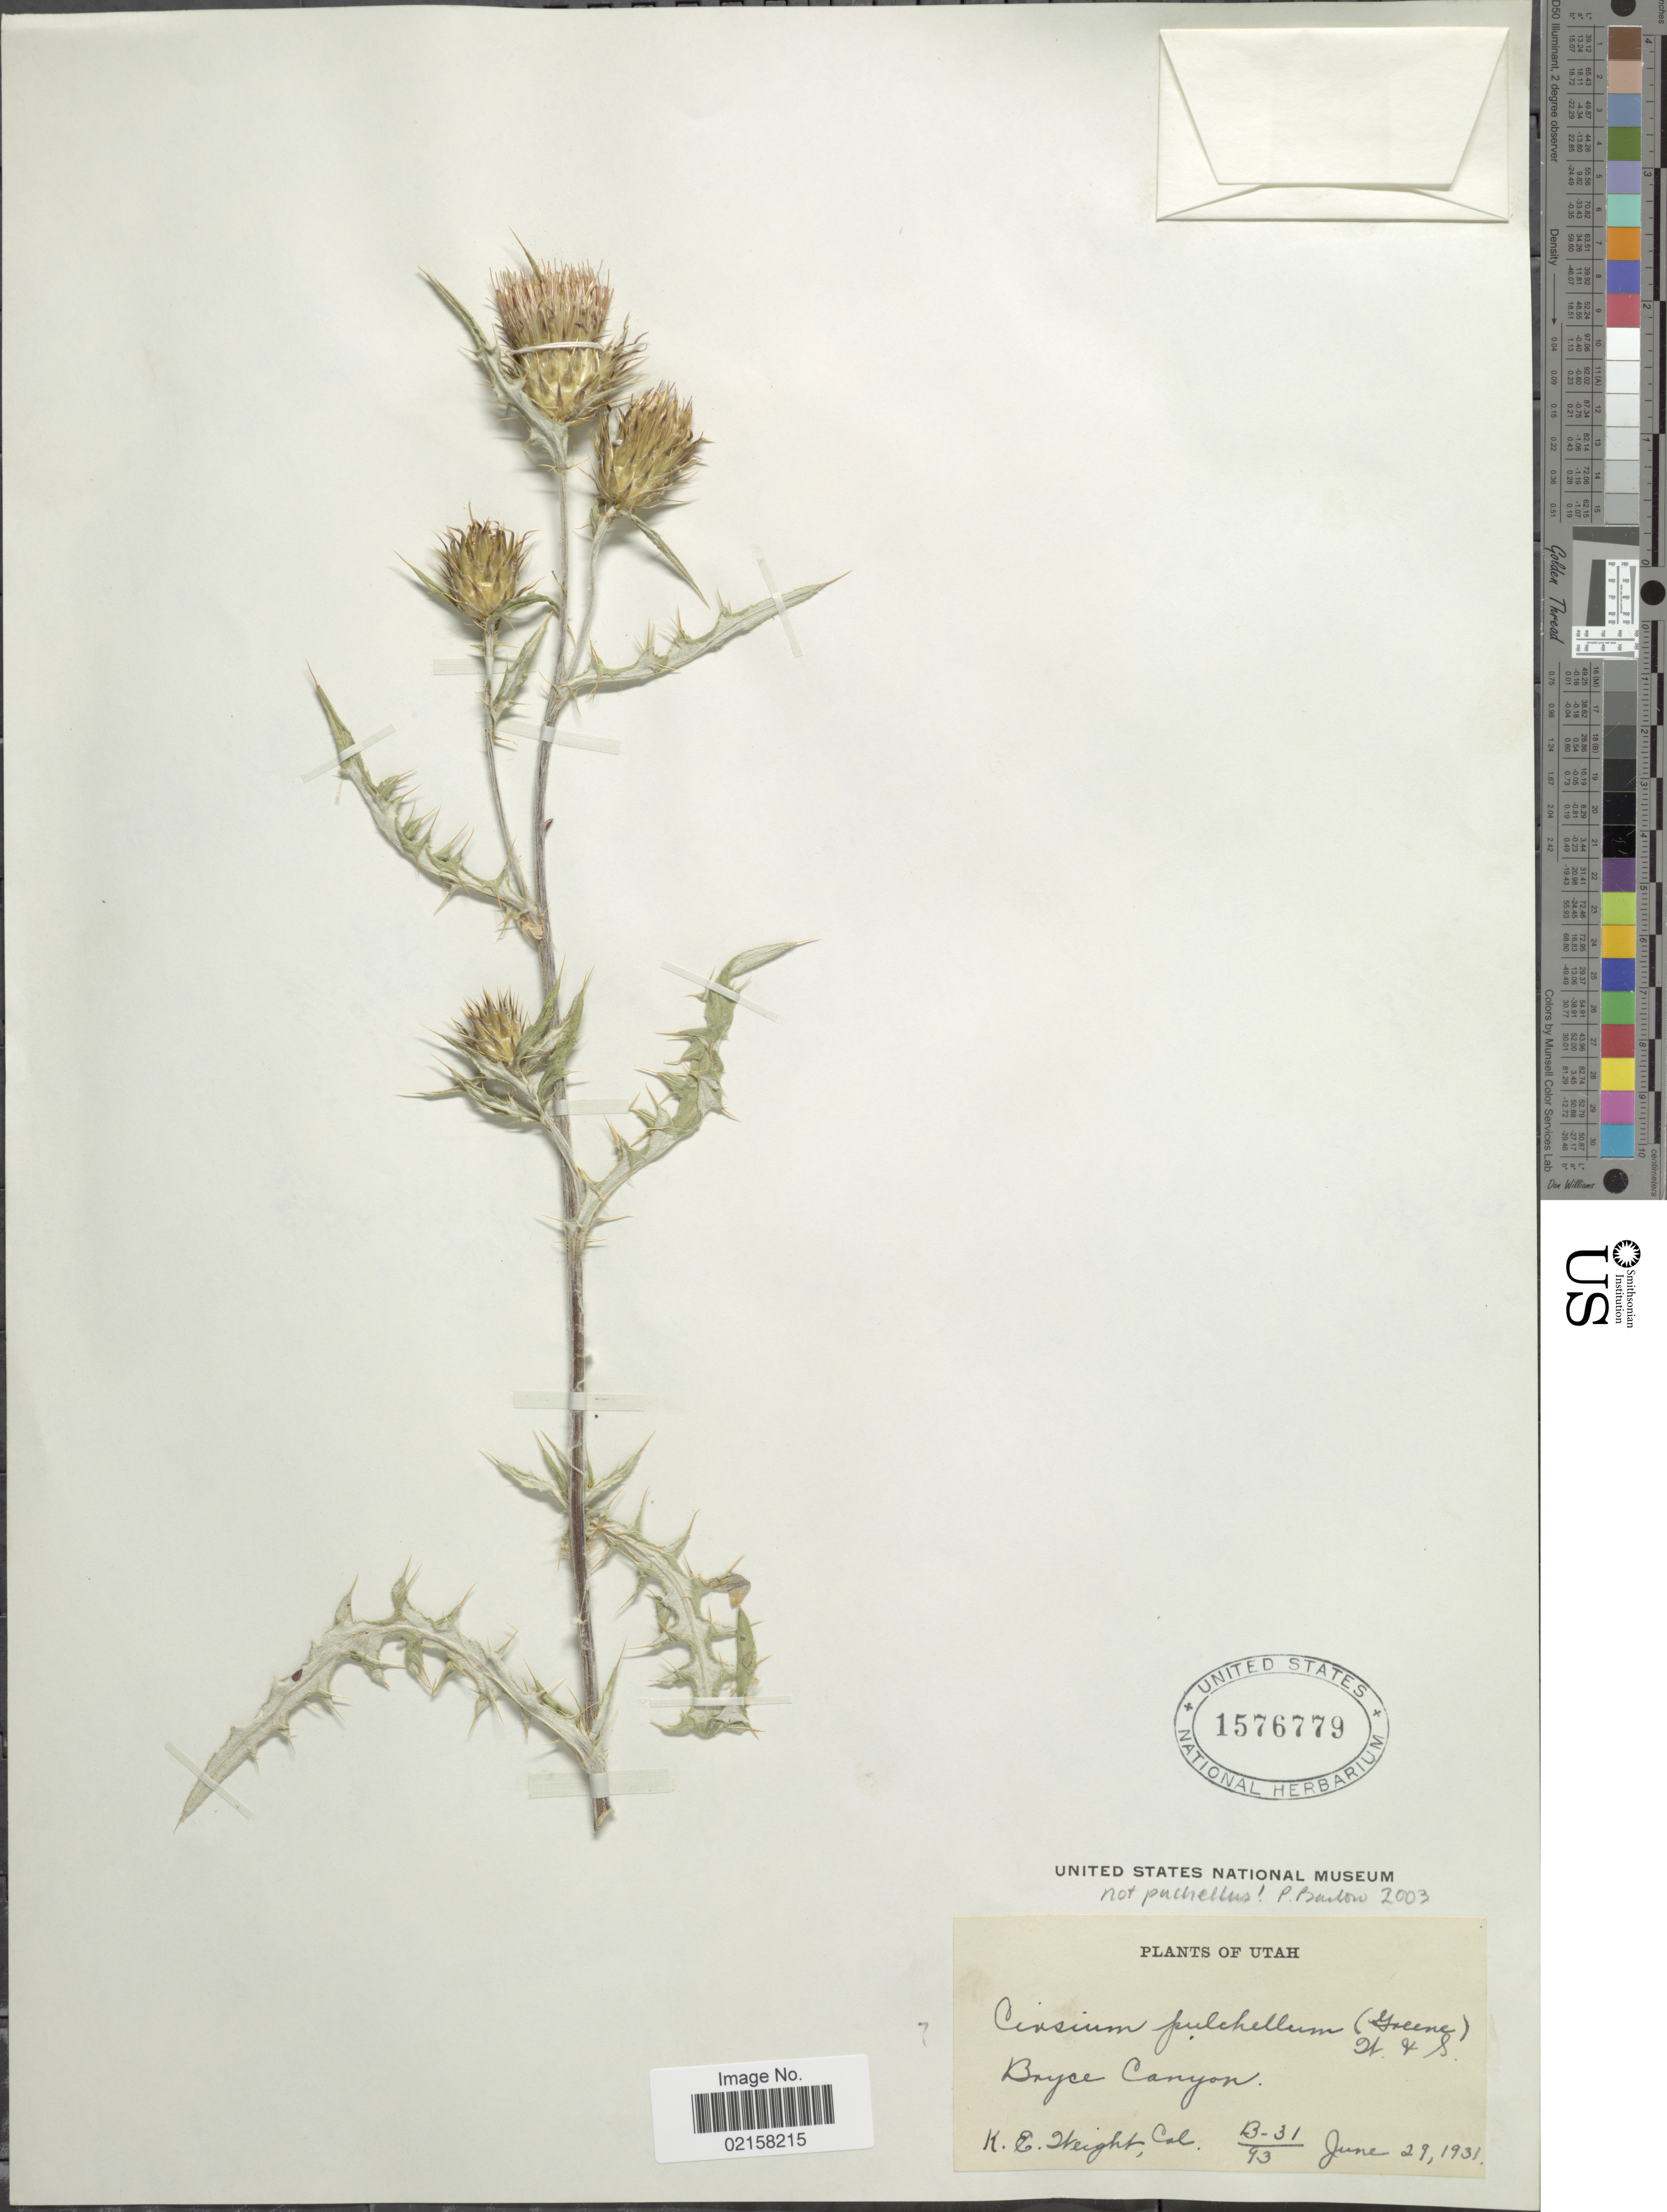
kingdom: Plantae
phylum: Tracheophyta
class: Magnoliopsida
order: Asterales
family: Asteraceae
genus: Cirsium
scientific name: Cirsium arizonicum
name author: (A. Gray) Petr.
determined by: Ackerfield, Jennifer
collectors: K. Weight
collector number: B-31/93*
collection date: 1931-06-29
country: United States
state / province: Utah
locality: Bryce Canyon.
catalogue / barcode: US 1576779